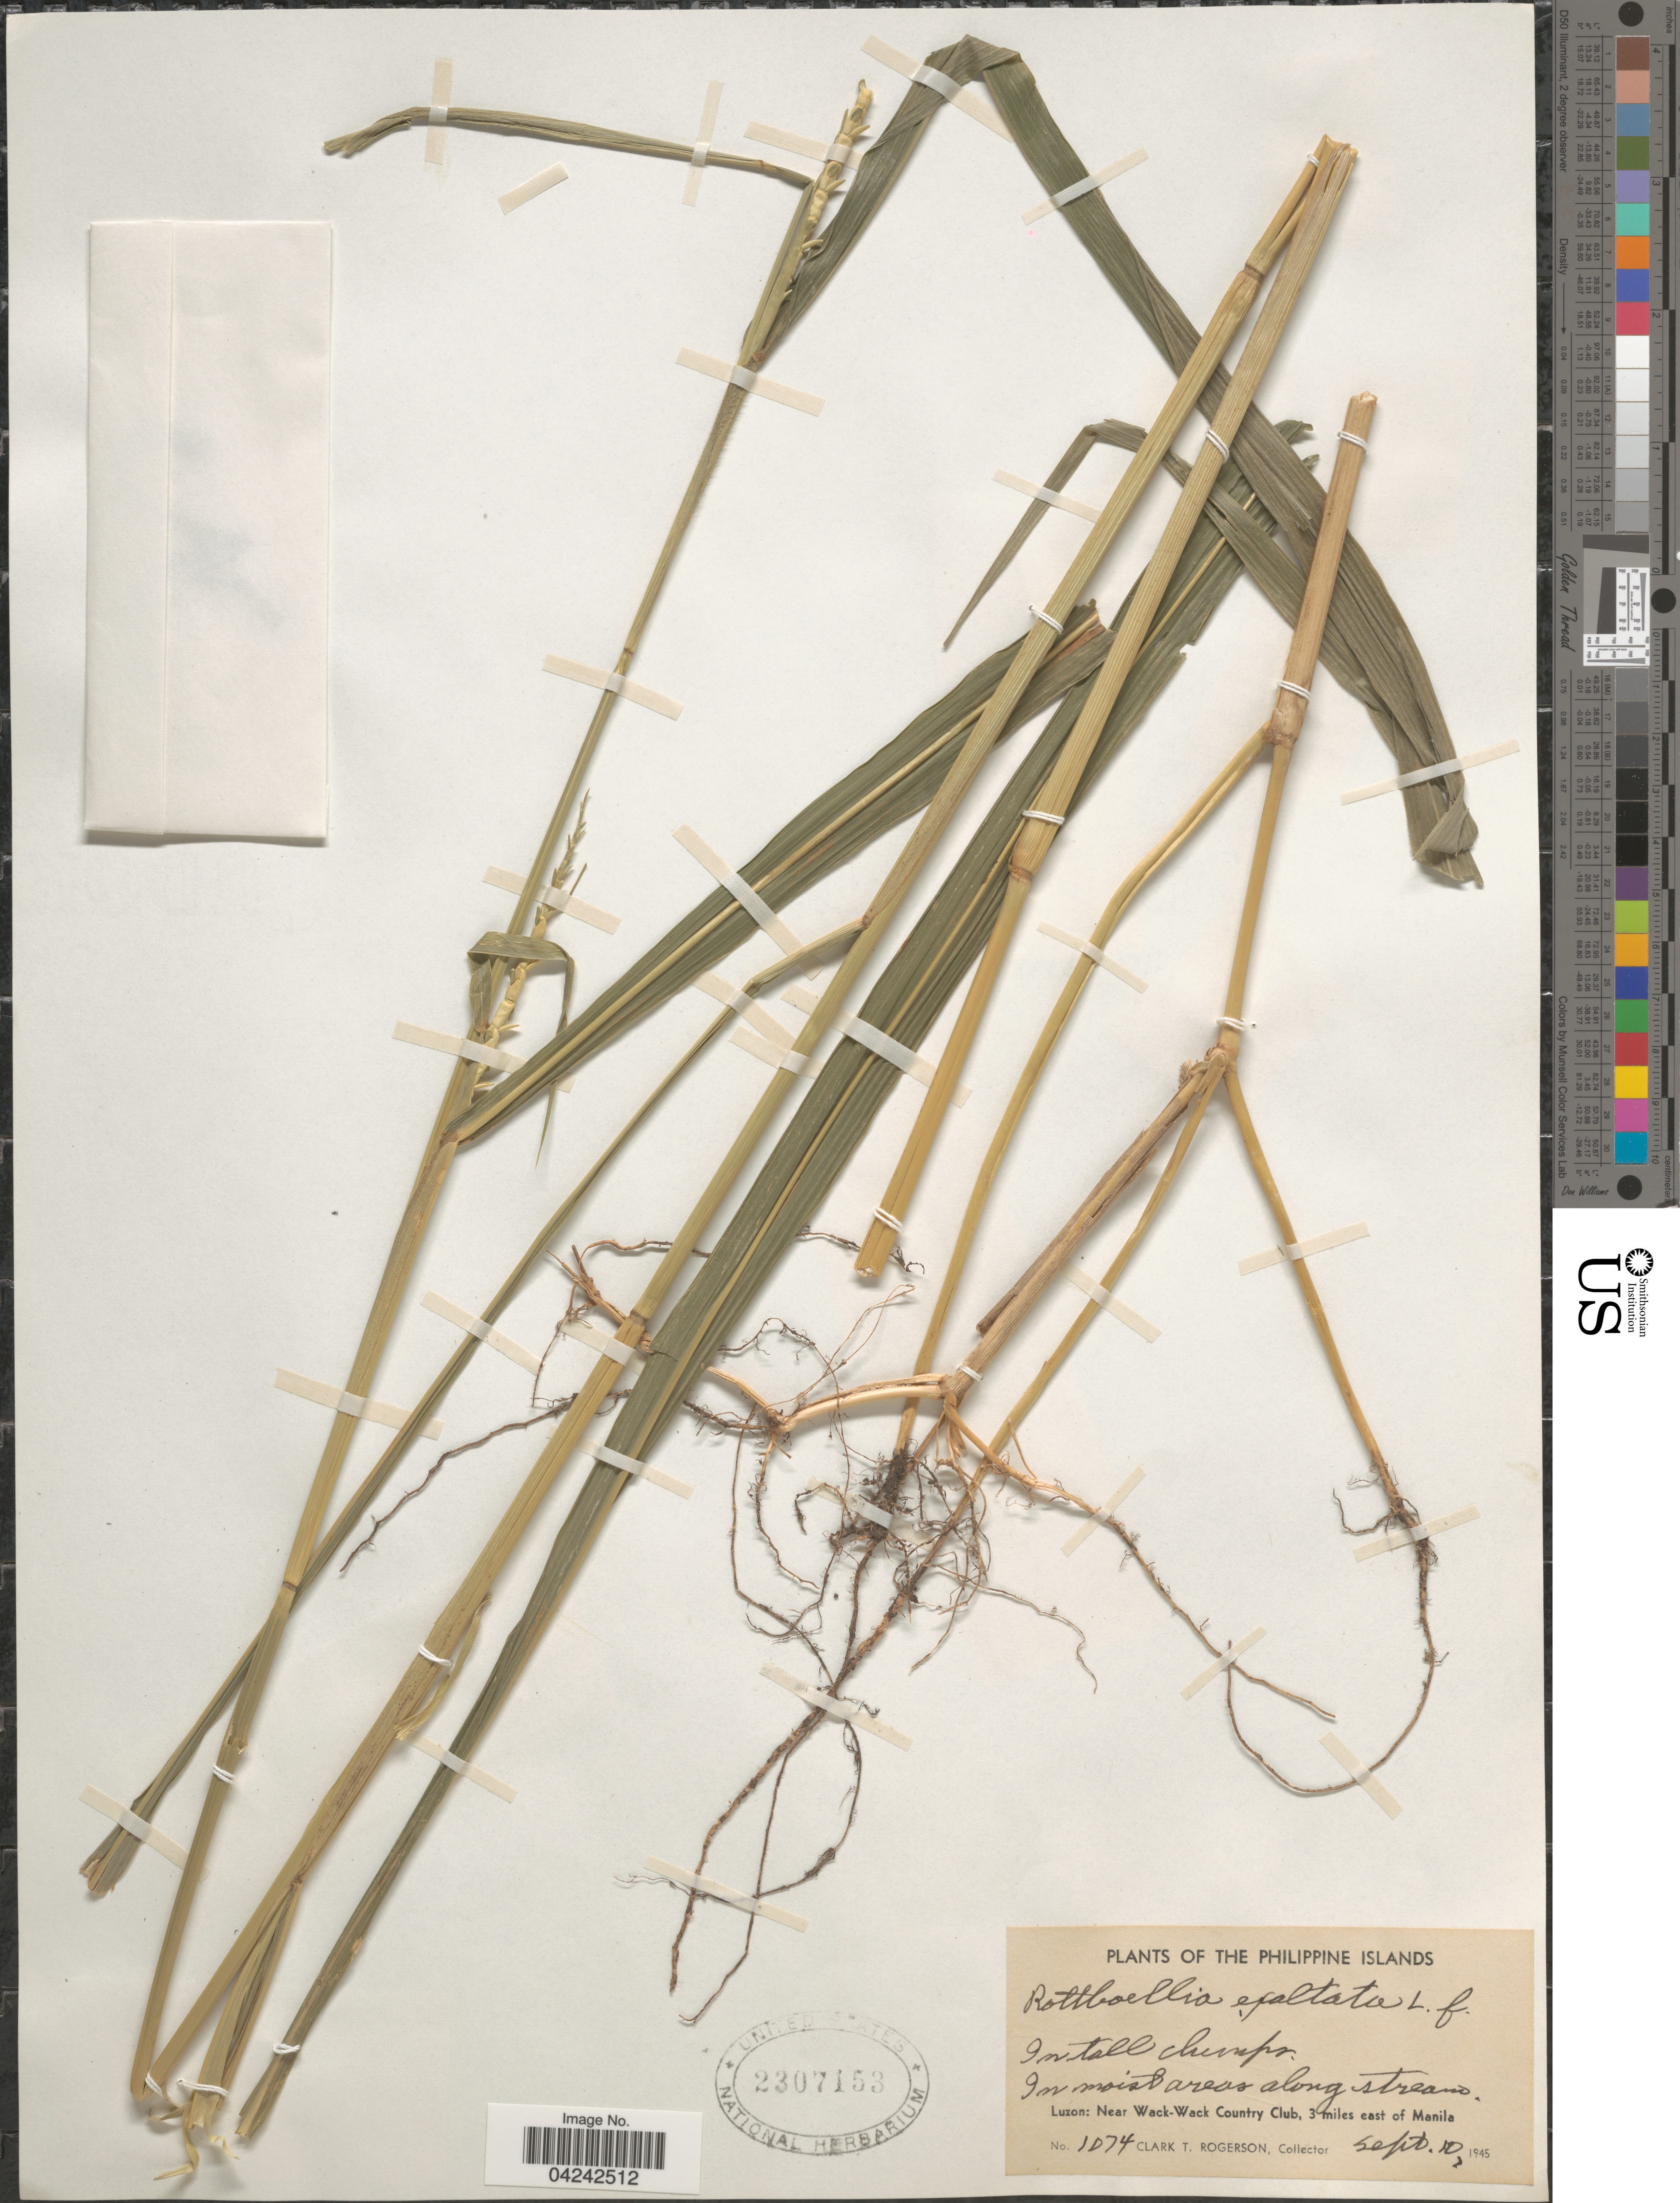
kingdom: Plantae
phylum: Tracheophyta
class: Liliopsida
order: Poales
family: Poaceae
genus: Rottboellia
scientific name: Rottboellia cochinchinensis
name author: (Lour.) Clayton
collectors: C. Rogerson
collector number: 1074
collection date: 1945-09-10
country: Philippines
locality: Philippine Islands. In moist areas along stream. Luzon: Near Wack-Wack County Club, 3 miles east of Manila.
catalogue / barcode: US 2307153